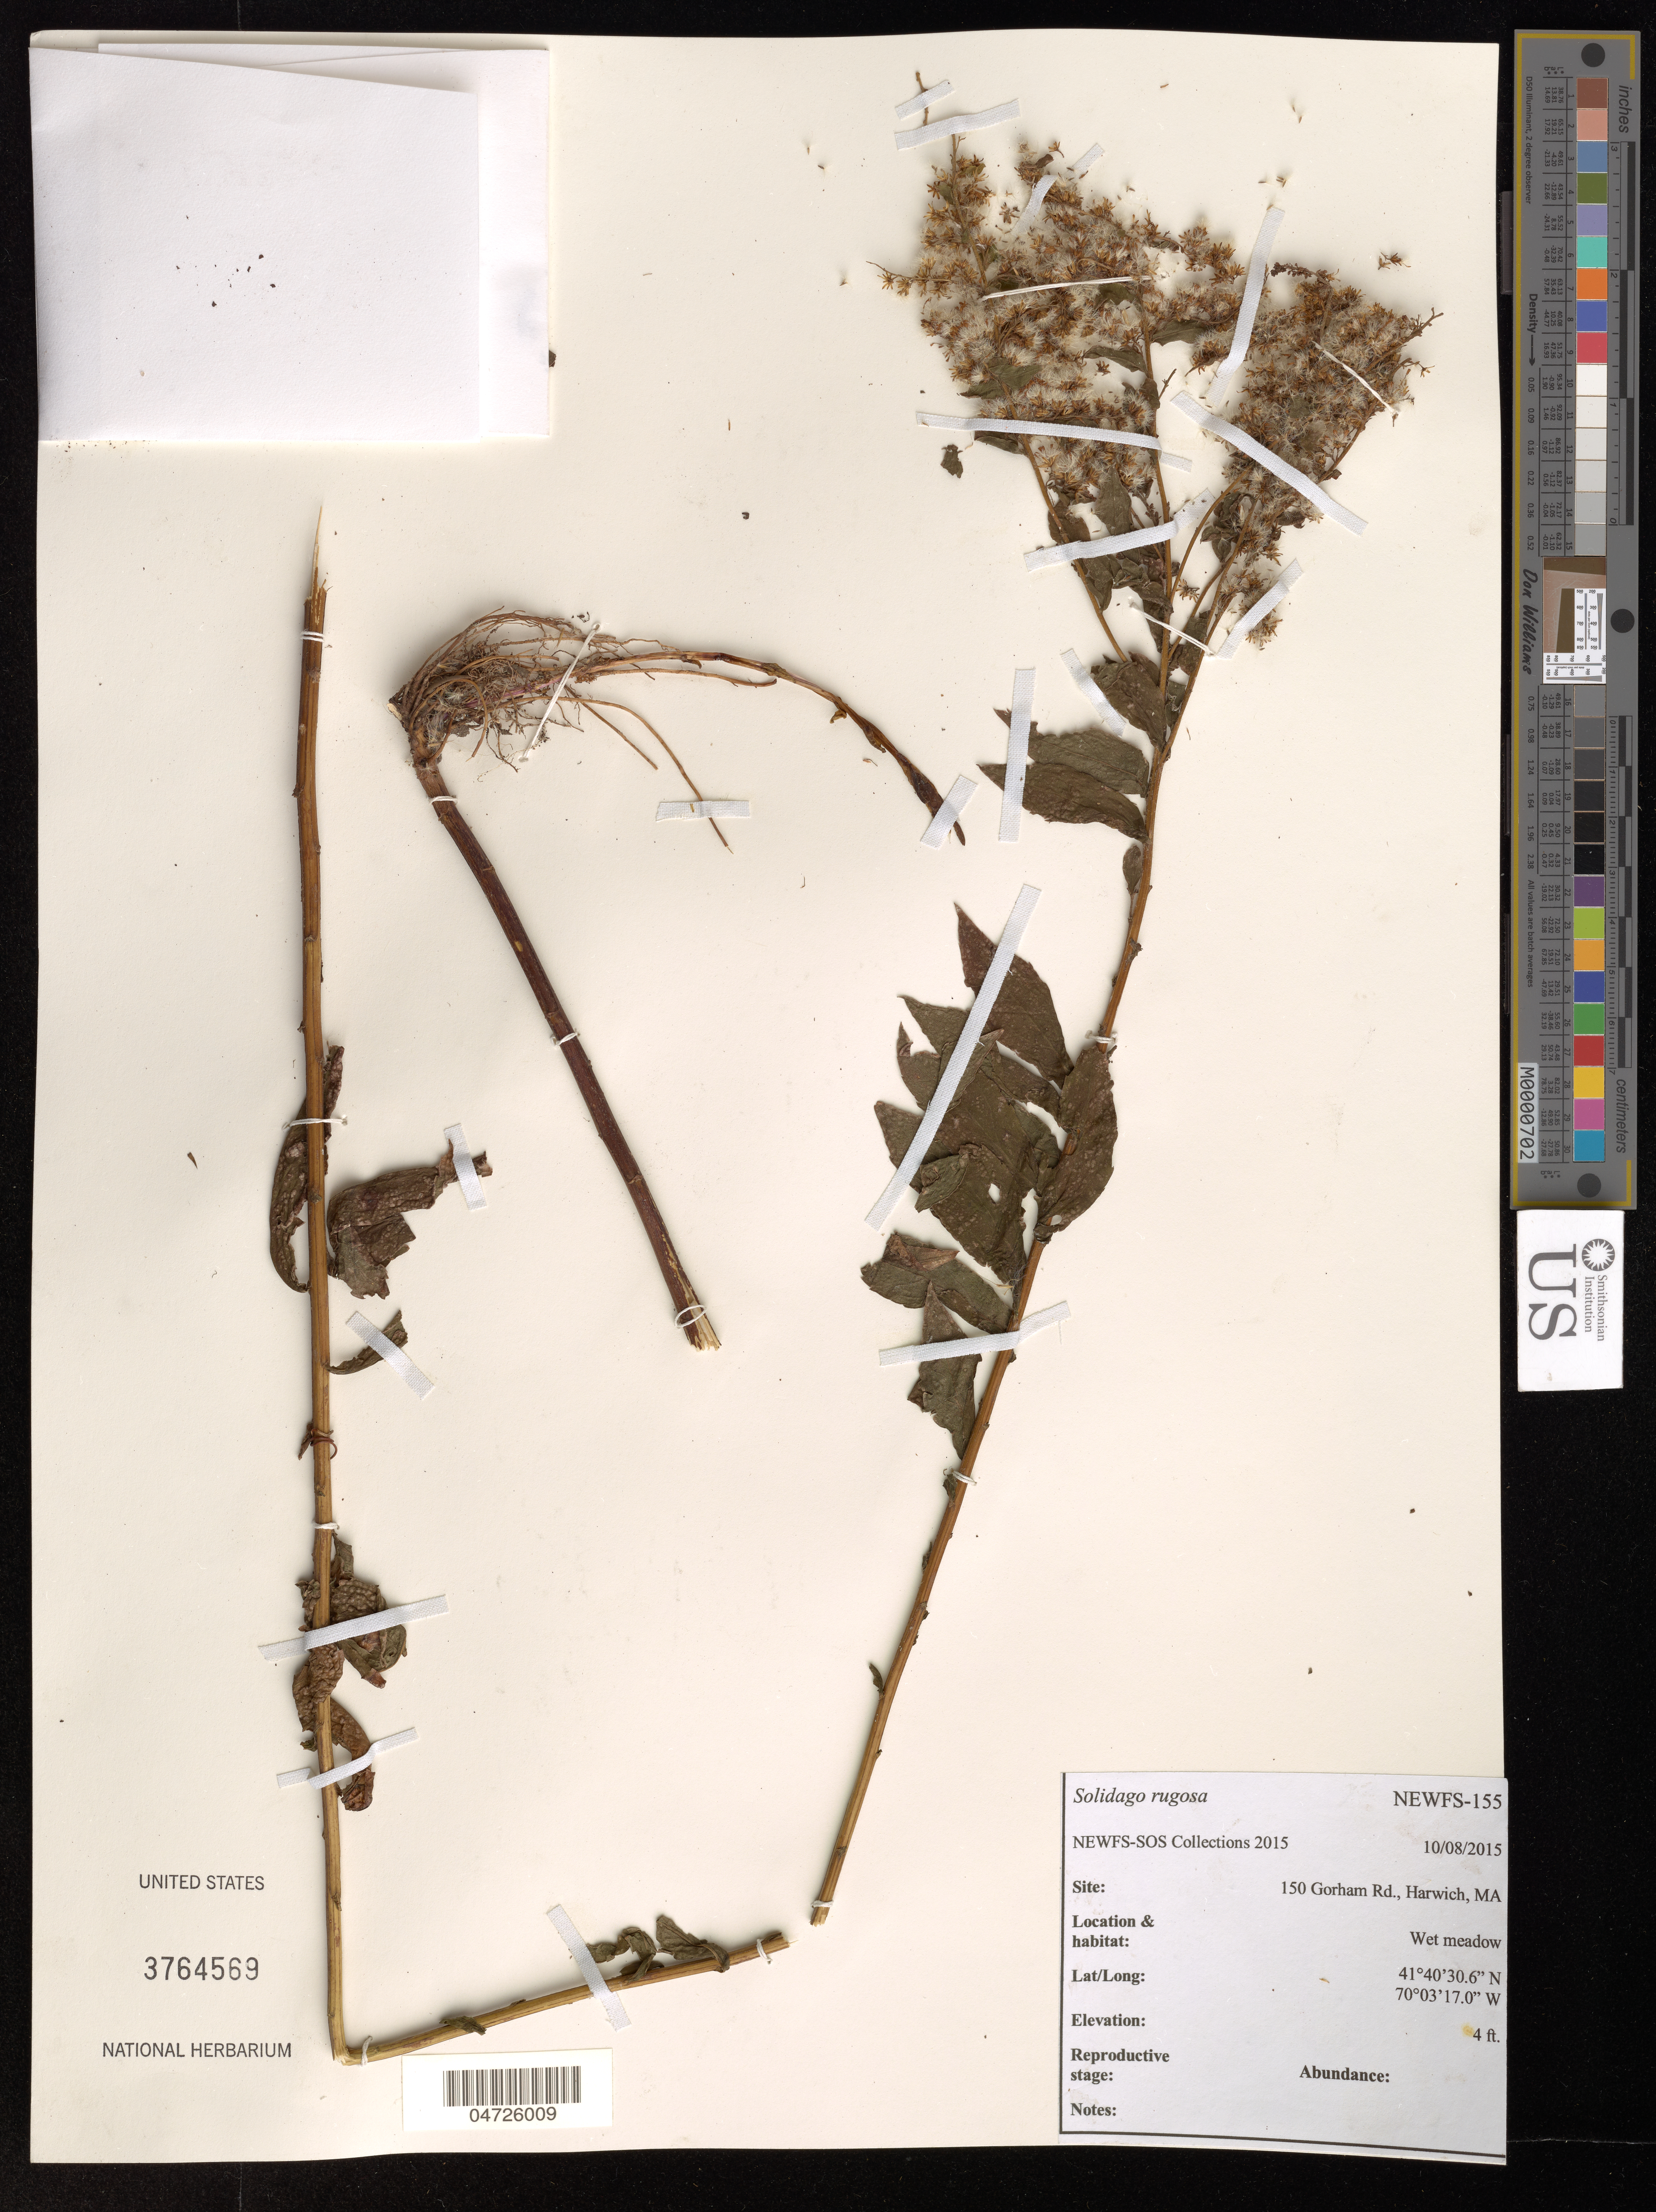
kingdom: Plantae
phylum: Tracheophyta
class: Magnoliopsida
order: Asterales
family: Asteraceae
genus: Solidago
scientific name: Solidago rugosa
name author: Mill.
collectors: NEWFS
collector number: NEWFS-155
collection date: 2015-10-08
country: United States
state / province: Massachusetts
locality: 150 Gorham Rd., Harwich.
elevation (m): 1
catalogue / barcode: US 3764569